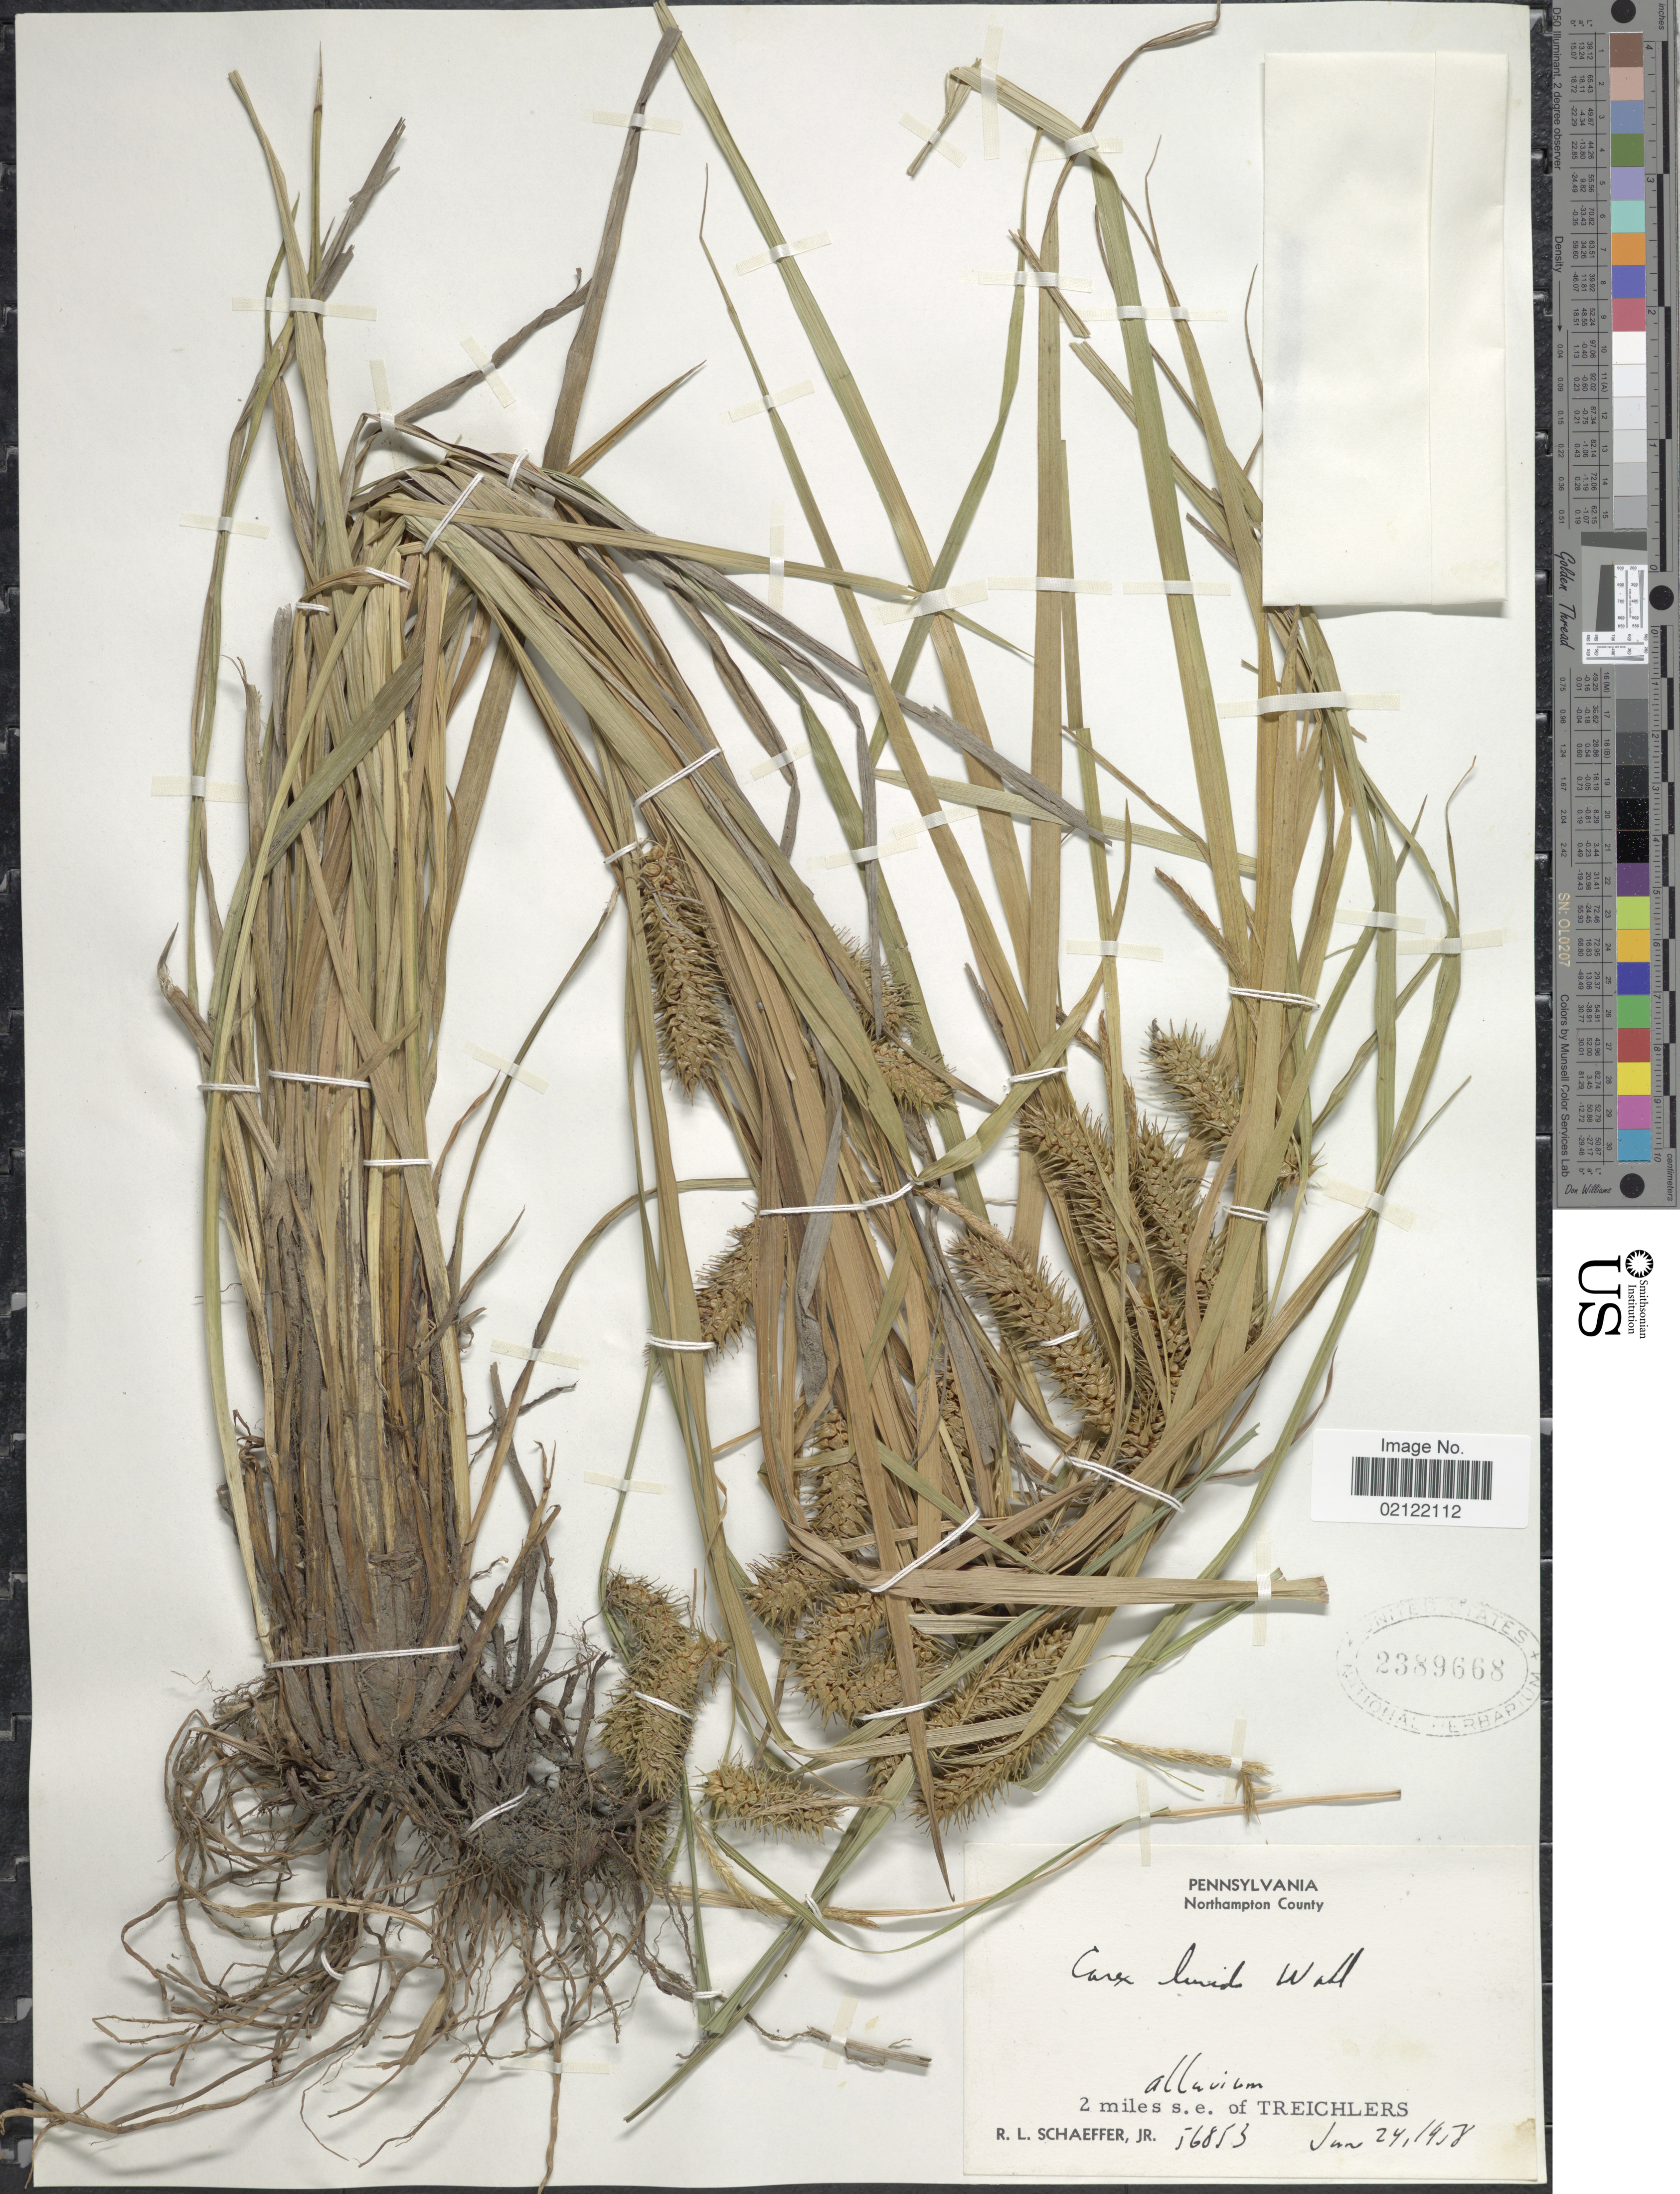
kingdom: Plantae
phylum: Tracheophyta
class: Liliopsida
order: Poales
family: Cyperaceae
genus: Carex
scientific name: Carex lurida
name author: Wahlenb.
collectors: R. L. Schaeffer Jr.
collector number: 56853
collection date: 1958-06-24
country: United States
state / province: Pennsylvania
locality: Northampton County. Alluvium. 2 miles s.e. of Treichlers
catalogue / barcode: US 2389668